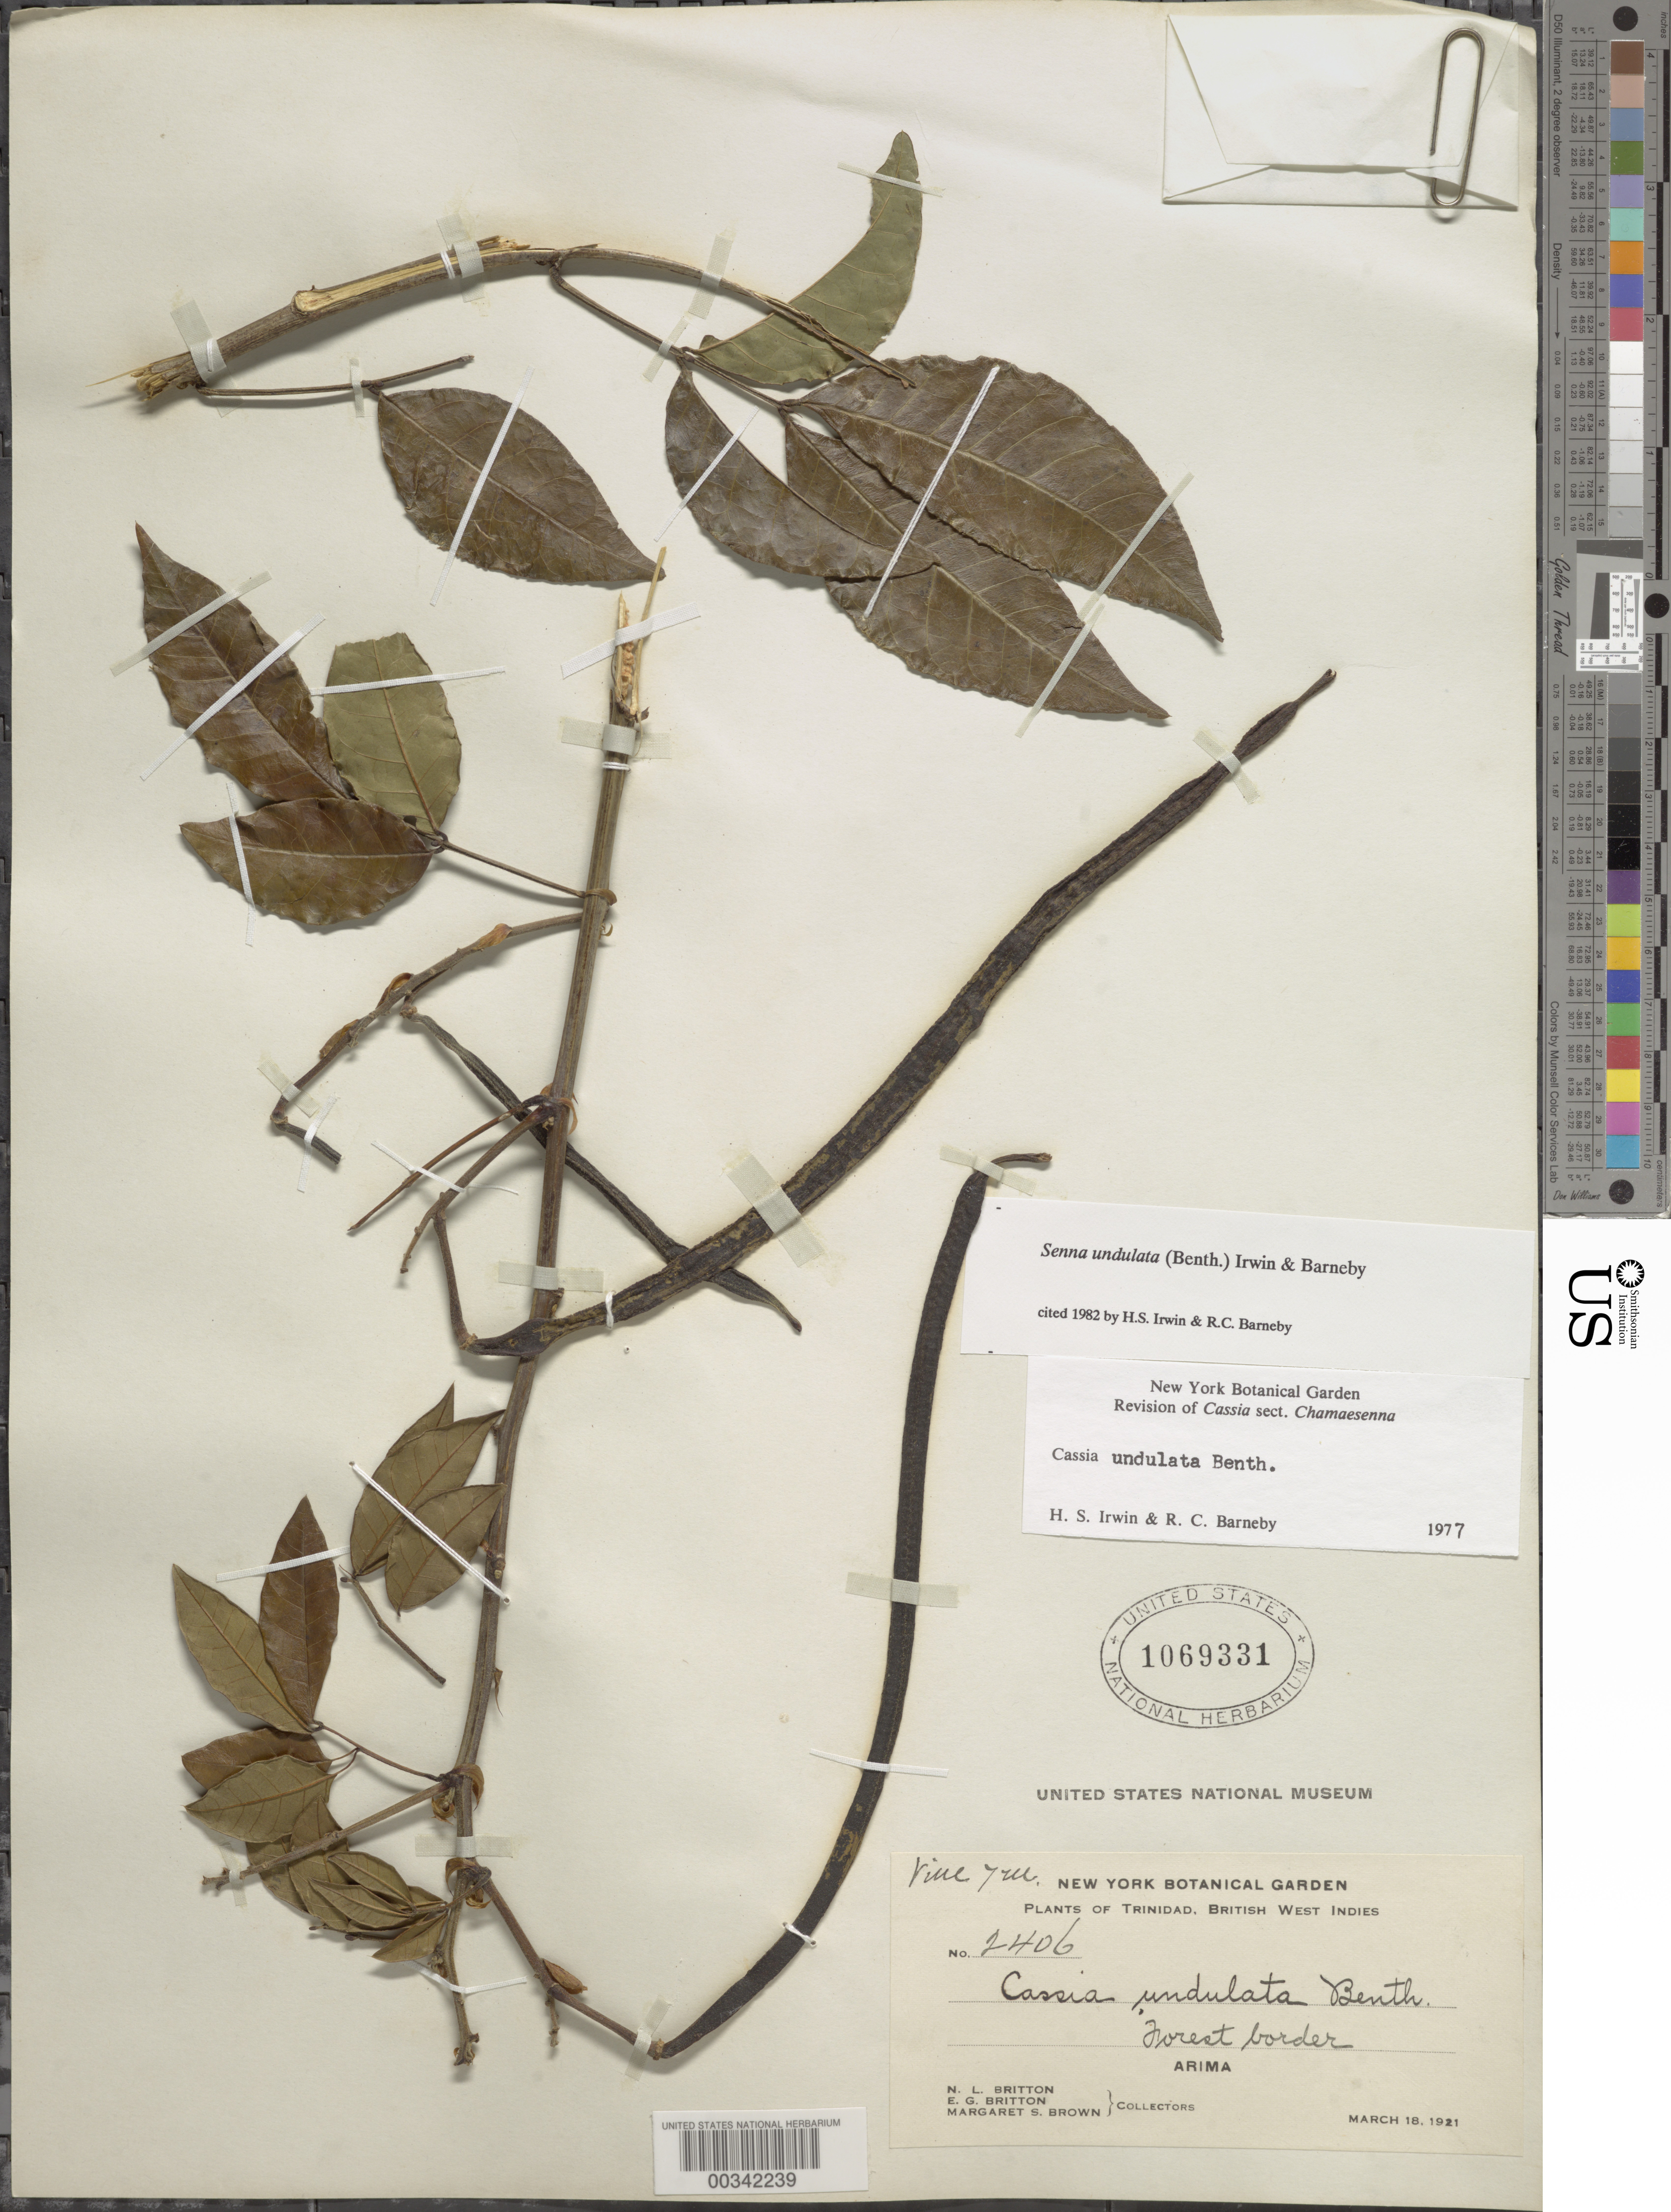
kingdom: Plantae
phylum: Tracheophyta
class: Magnoliopsida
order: Fabales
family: Fabaceae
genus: Senna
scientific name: Senna undulata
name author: (Benth.) H.S. Irwin & Barneby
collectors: N. Britton, E. G. Britton & M. S. Brown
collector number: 2406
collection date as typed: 18 Mar 1921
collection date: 1921-03-18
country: Trinidad and Tobago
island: Trinidad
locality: Arima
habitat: Forest border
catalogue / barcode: US 1069331